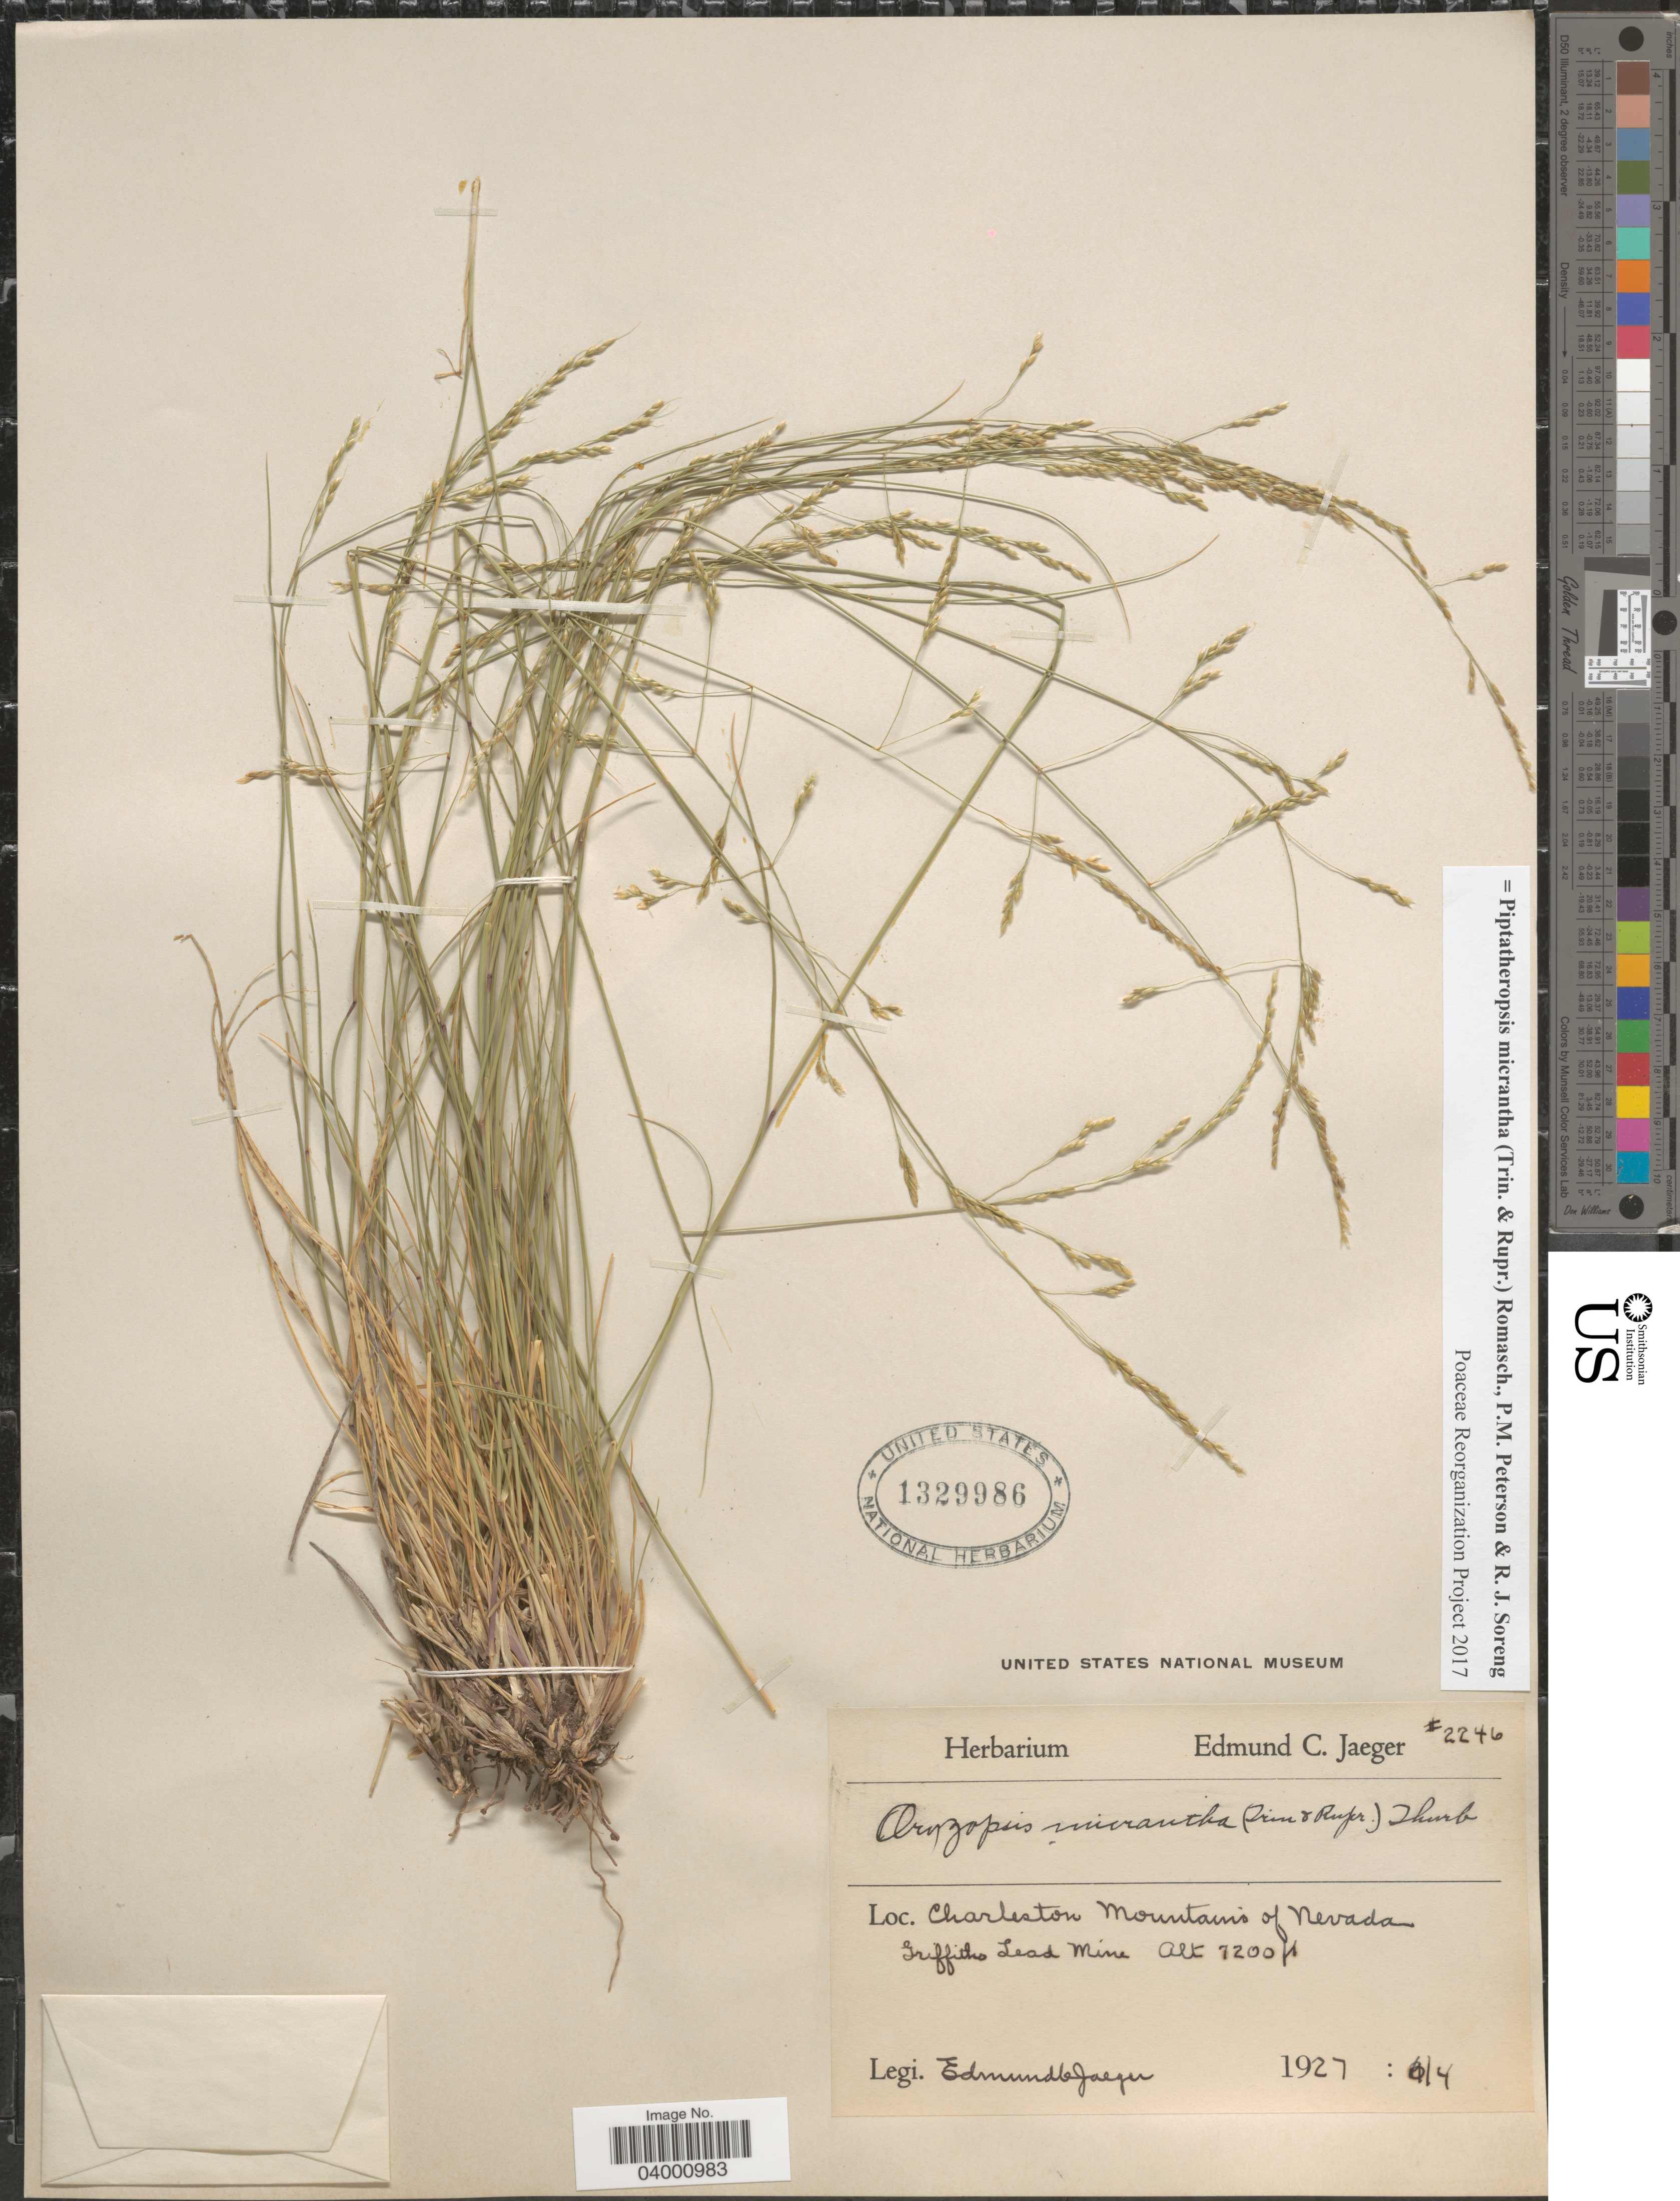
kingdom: Plantae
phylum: Tracheophyta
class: Liliopsida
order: Poales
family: Poaceae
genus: Piptatheropsis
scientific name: Piptatheropsis micrantha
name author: (Trin. & Rupr.) Romasch.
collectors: E. Jaeger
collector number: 2246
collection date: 1927-06-04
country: United States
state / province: Nevada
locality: Charleston Mountains of Nevada Griffiths Lead Mine.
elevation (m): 2195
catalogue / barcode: US 1329986